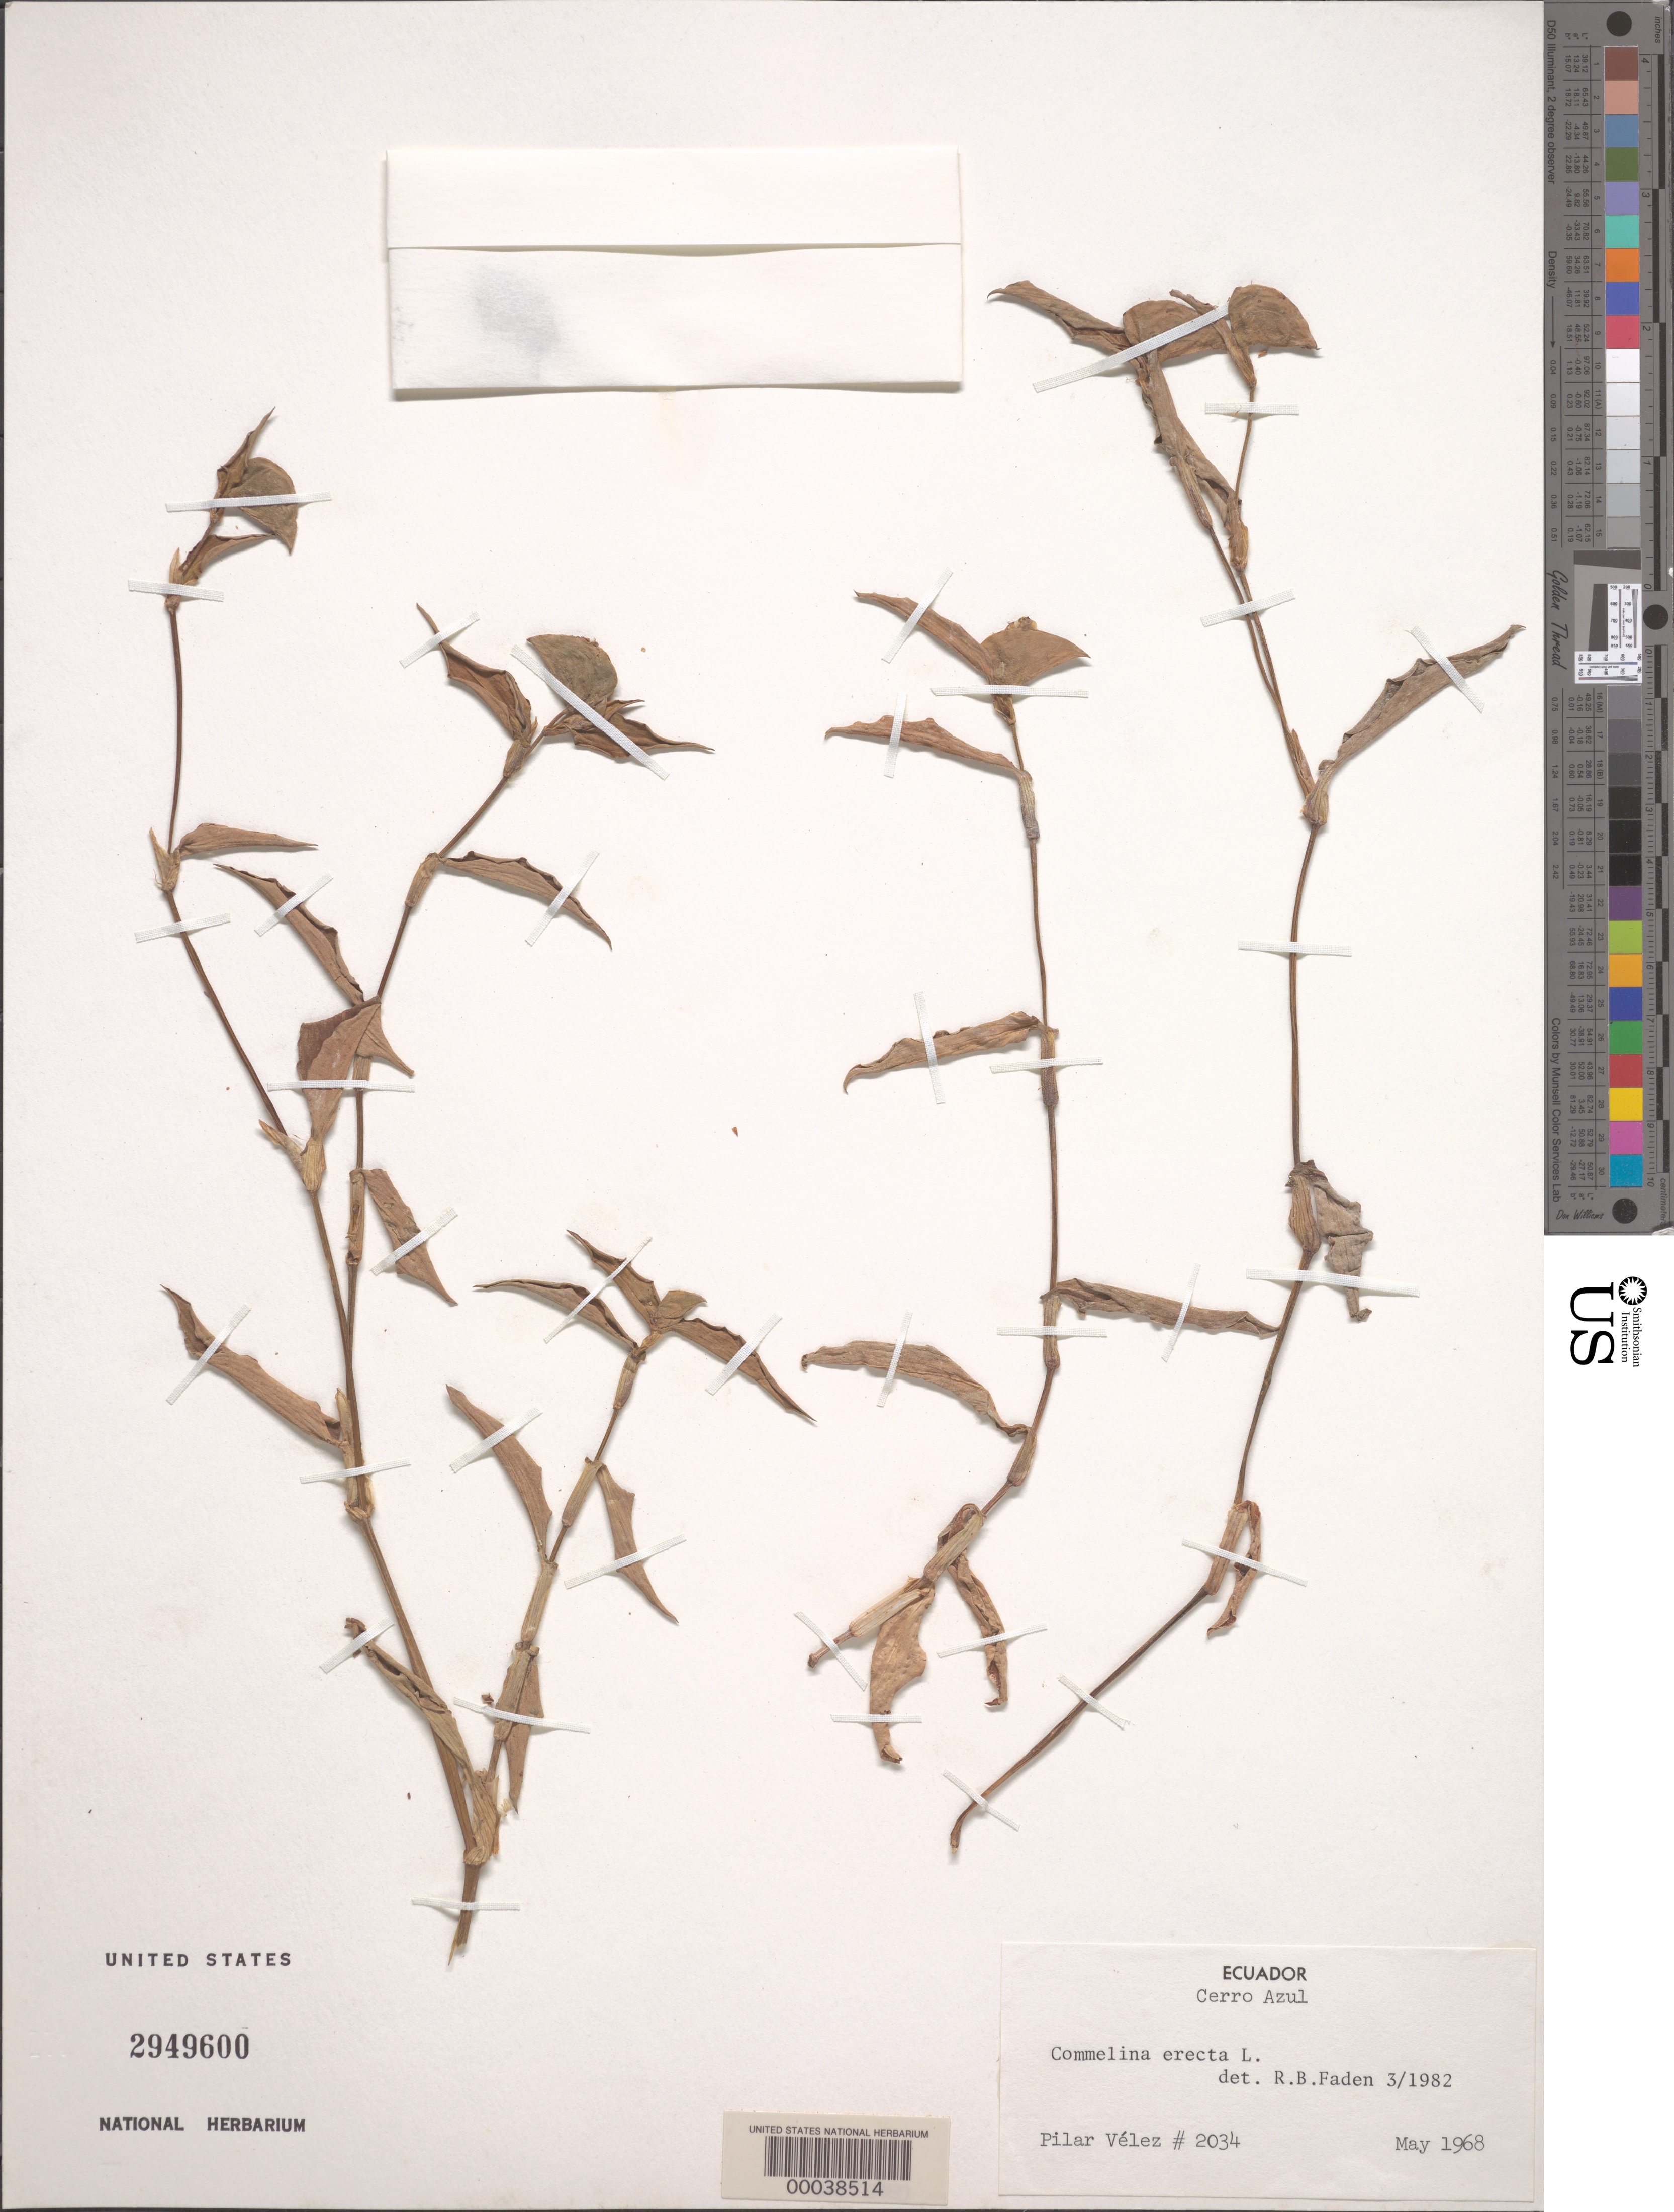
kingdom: Plantae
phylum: Tracheophyta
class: Liliopsida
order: Commelinales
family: Commelinaceae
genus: Commelina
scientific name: Commelina erecta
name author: L.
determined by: Faden, Robert B., (US), Smithsonian Institution - National Museum of Natural History (UNITED STATES)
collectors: P. Velez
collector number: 2034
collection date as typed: May 1968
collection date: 1968-05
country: Ecuador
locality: Cerro Azul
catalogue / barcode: US 2949600